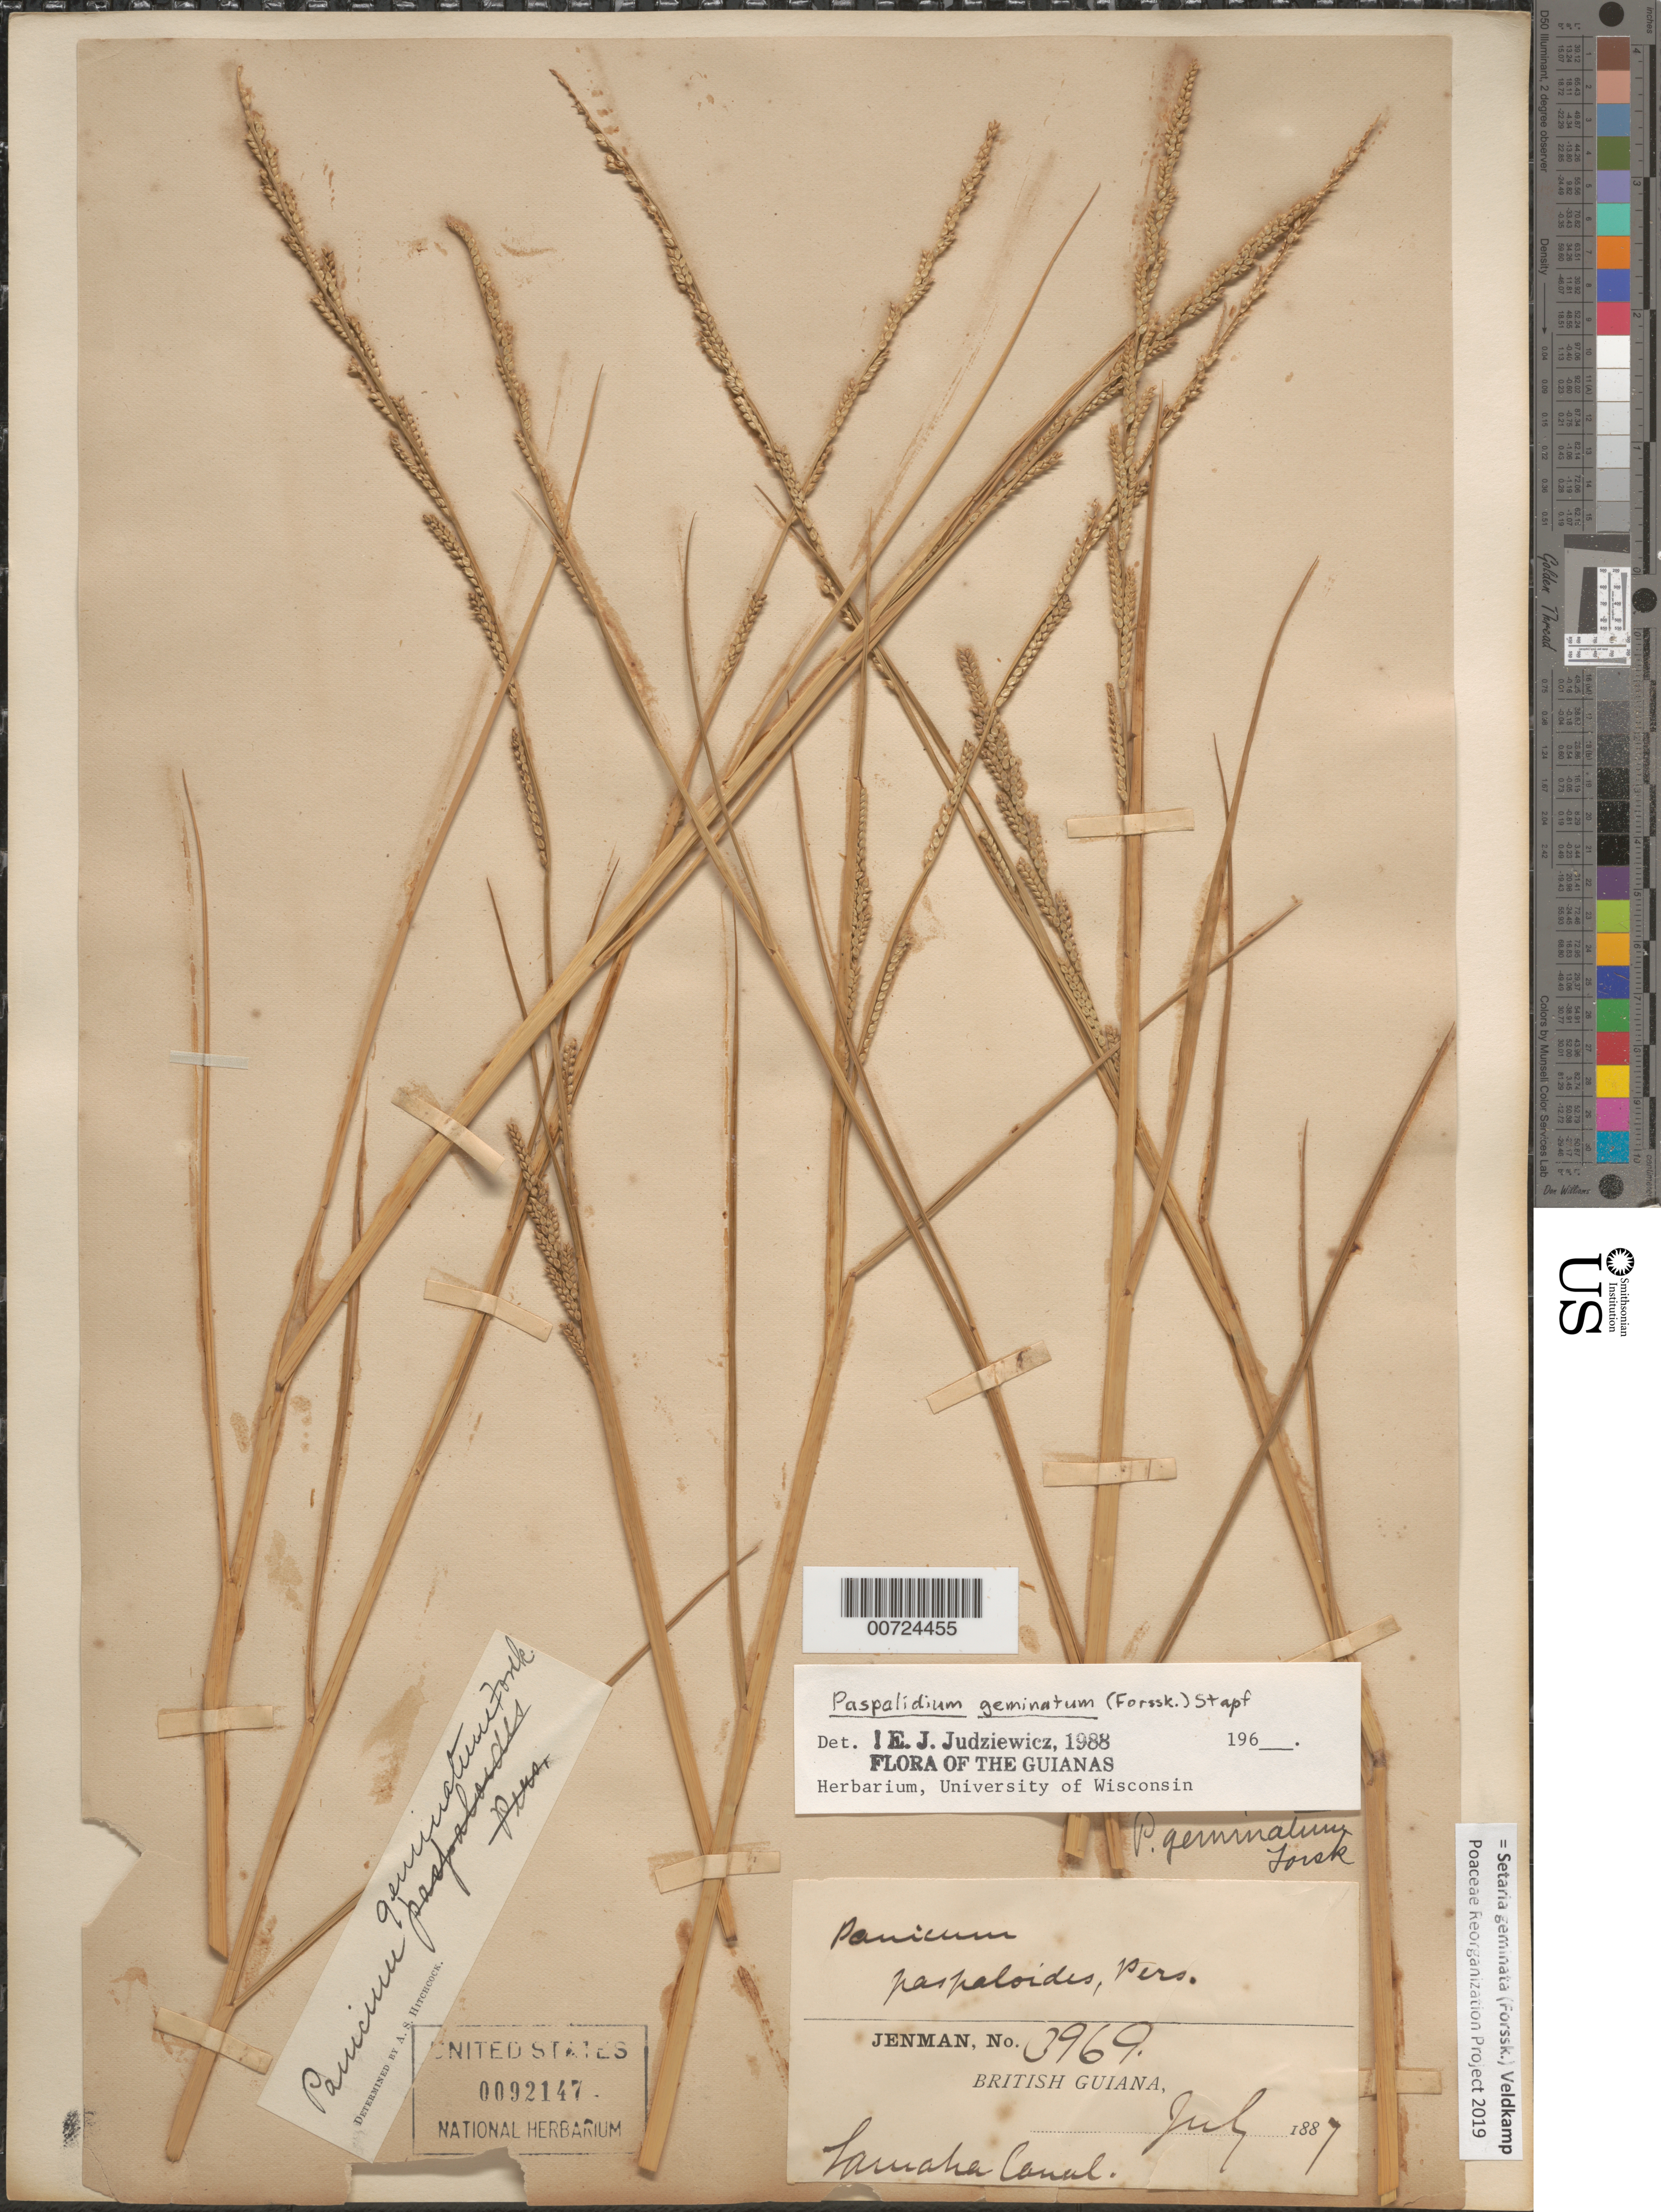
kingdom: Plantae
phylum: Tracheophyta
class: Liliopsida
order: Poales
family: Poaceae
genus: Setaria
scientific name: Setaria geminata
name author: (Forssk.) Veldkamp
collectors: -. Jenman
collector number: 3969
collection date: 1887-07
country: Guyana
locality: British Guiana, Lamaha Canal.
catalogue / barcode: US 92147